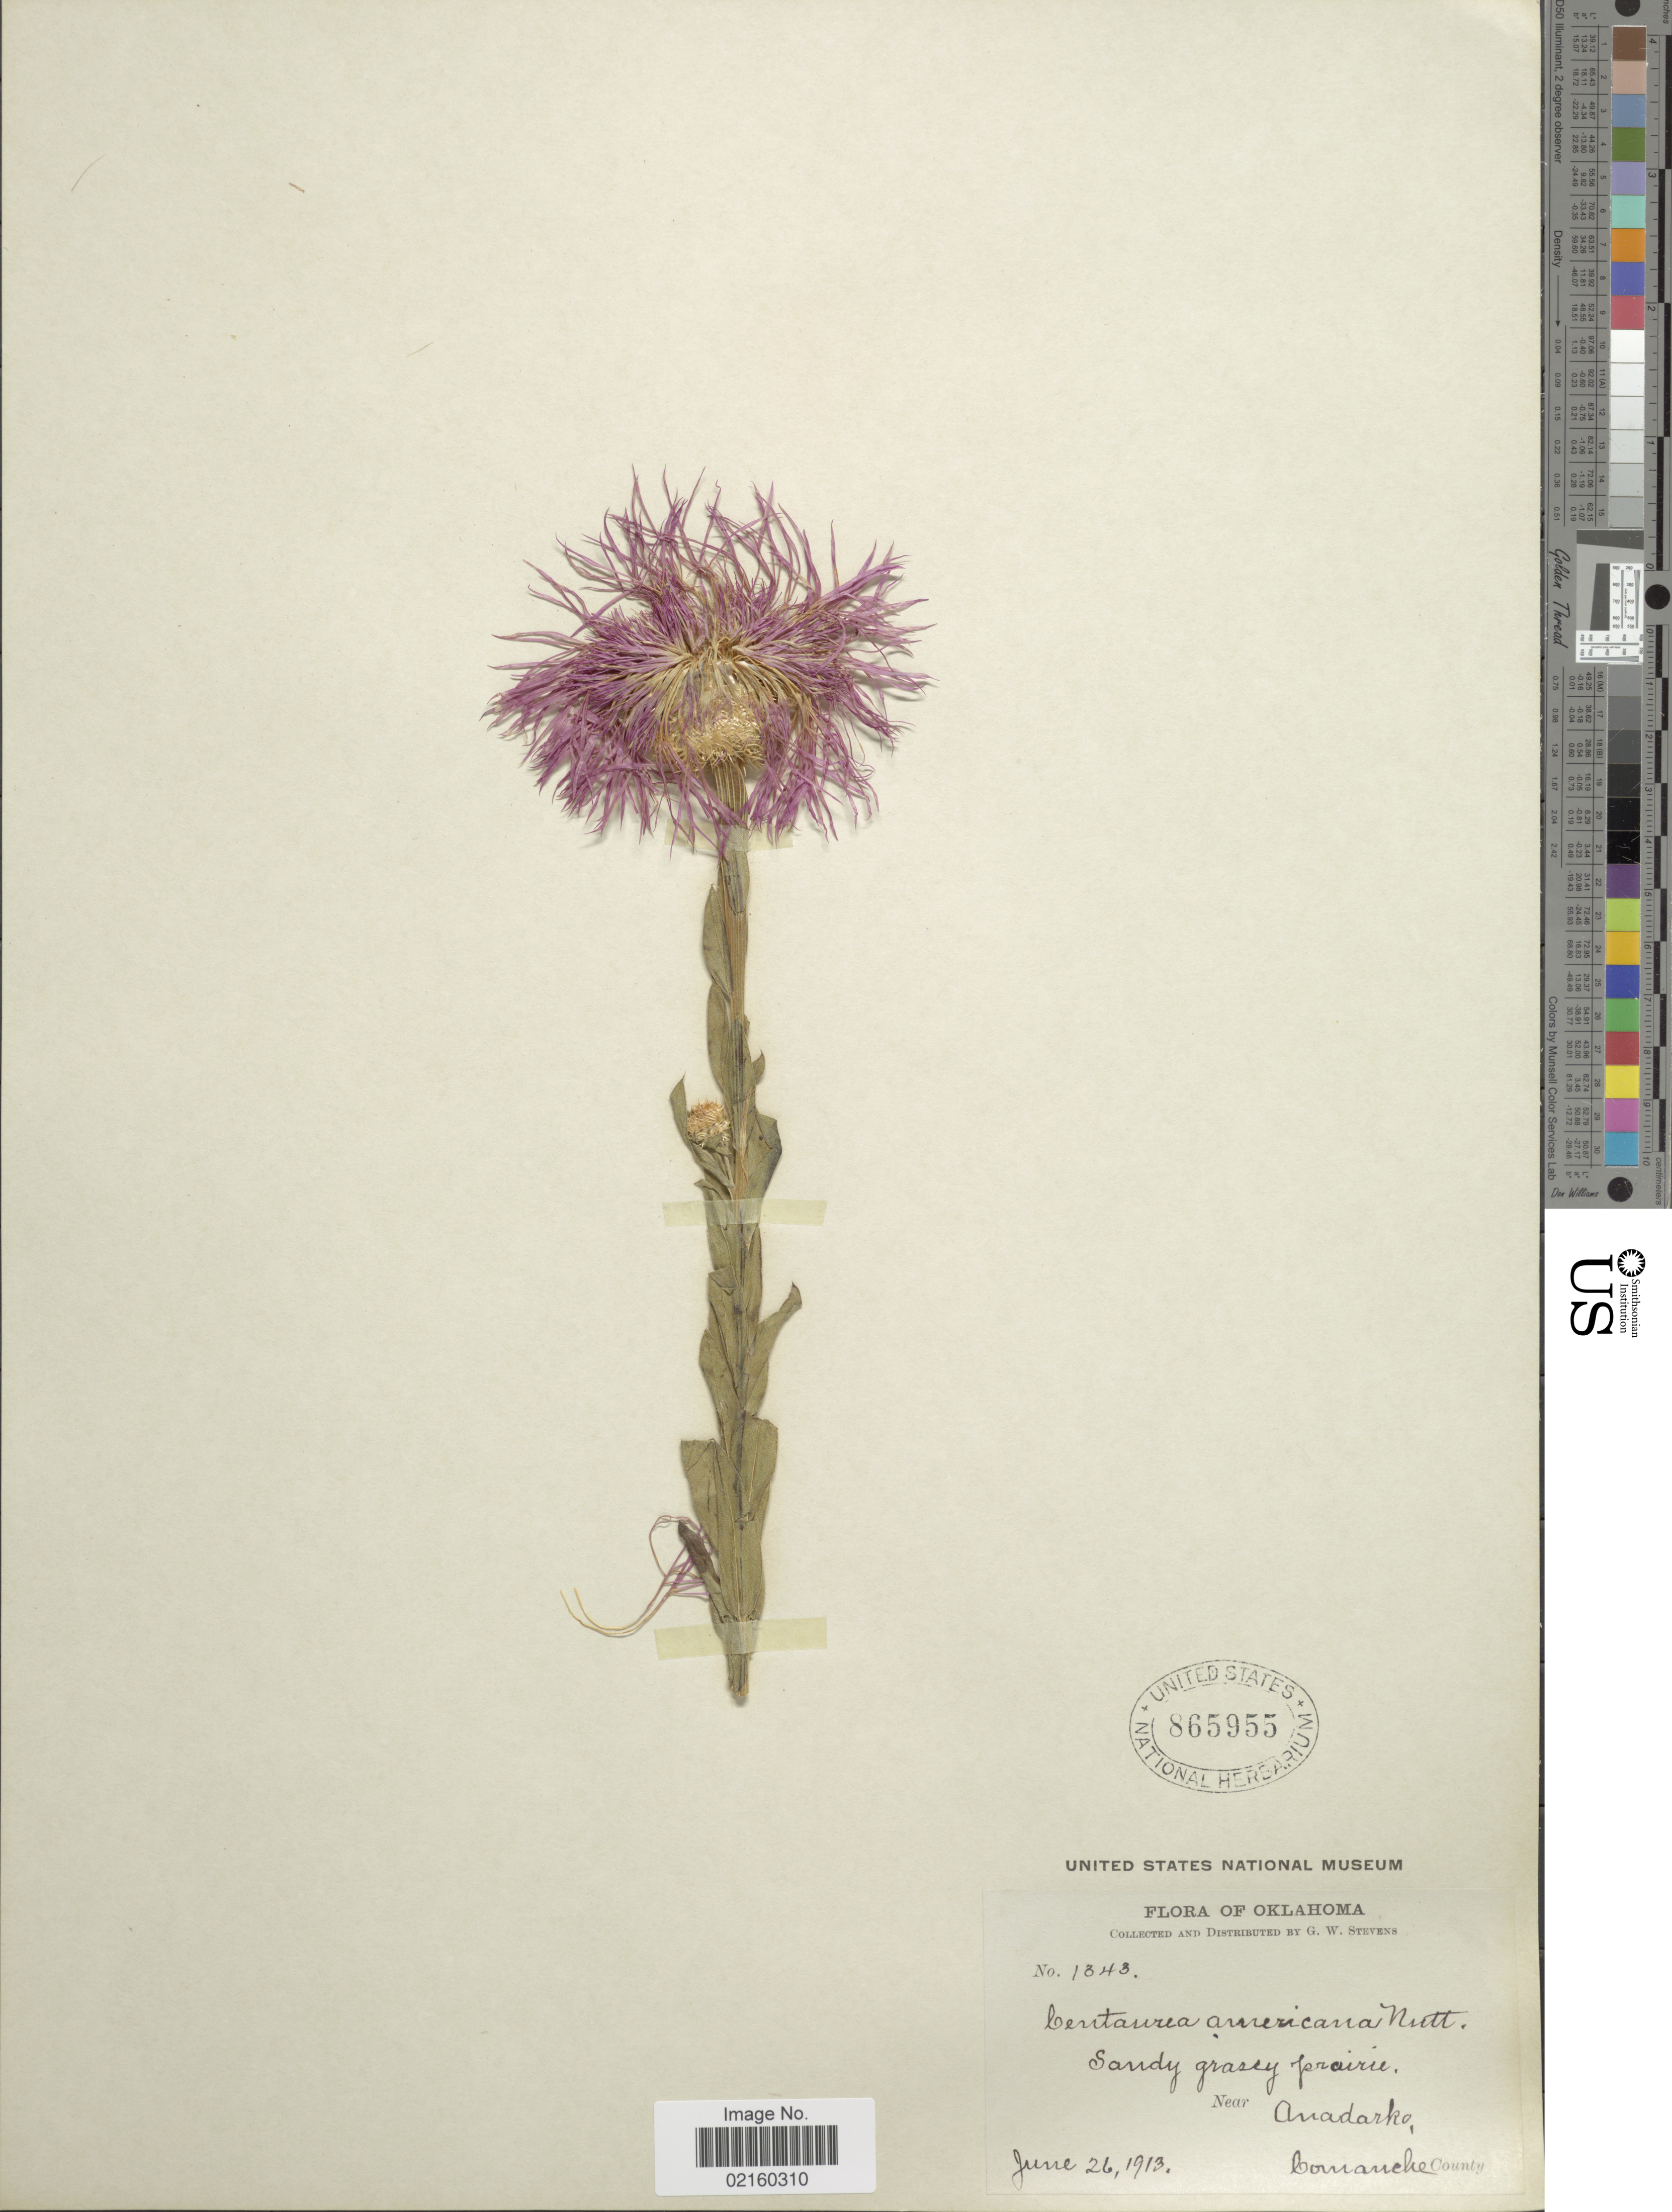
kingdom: Plantae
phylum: Tracheophyta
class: Magnoliopsida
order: Asterales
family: Asteraceae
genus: Plectocephalus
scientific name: Plectocephalus americanus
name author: (Nutt.) D. Don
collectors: G. W. Stevens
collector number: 1343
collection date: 1913-06-26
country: United States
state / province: Oklahoma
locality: Near Anadarko, Comanche County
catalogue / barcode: US 865955